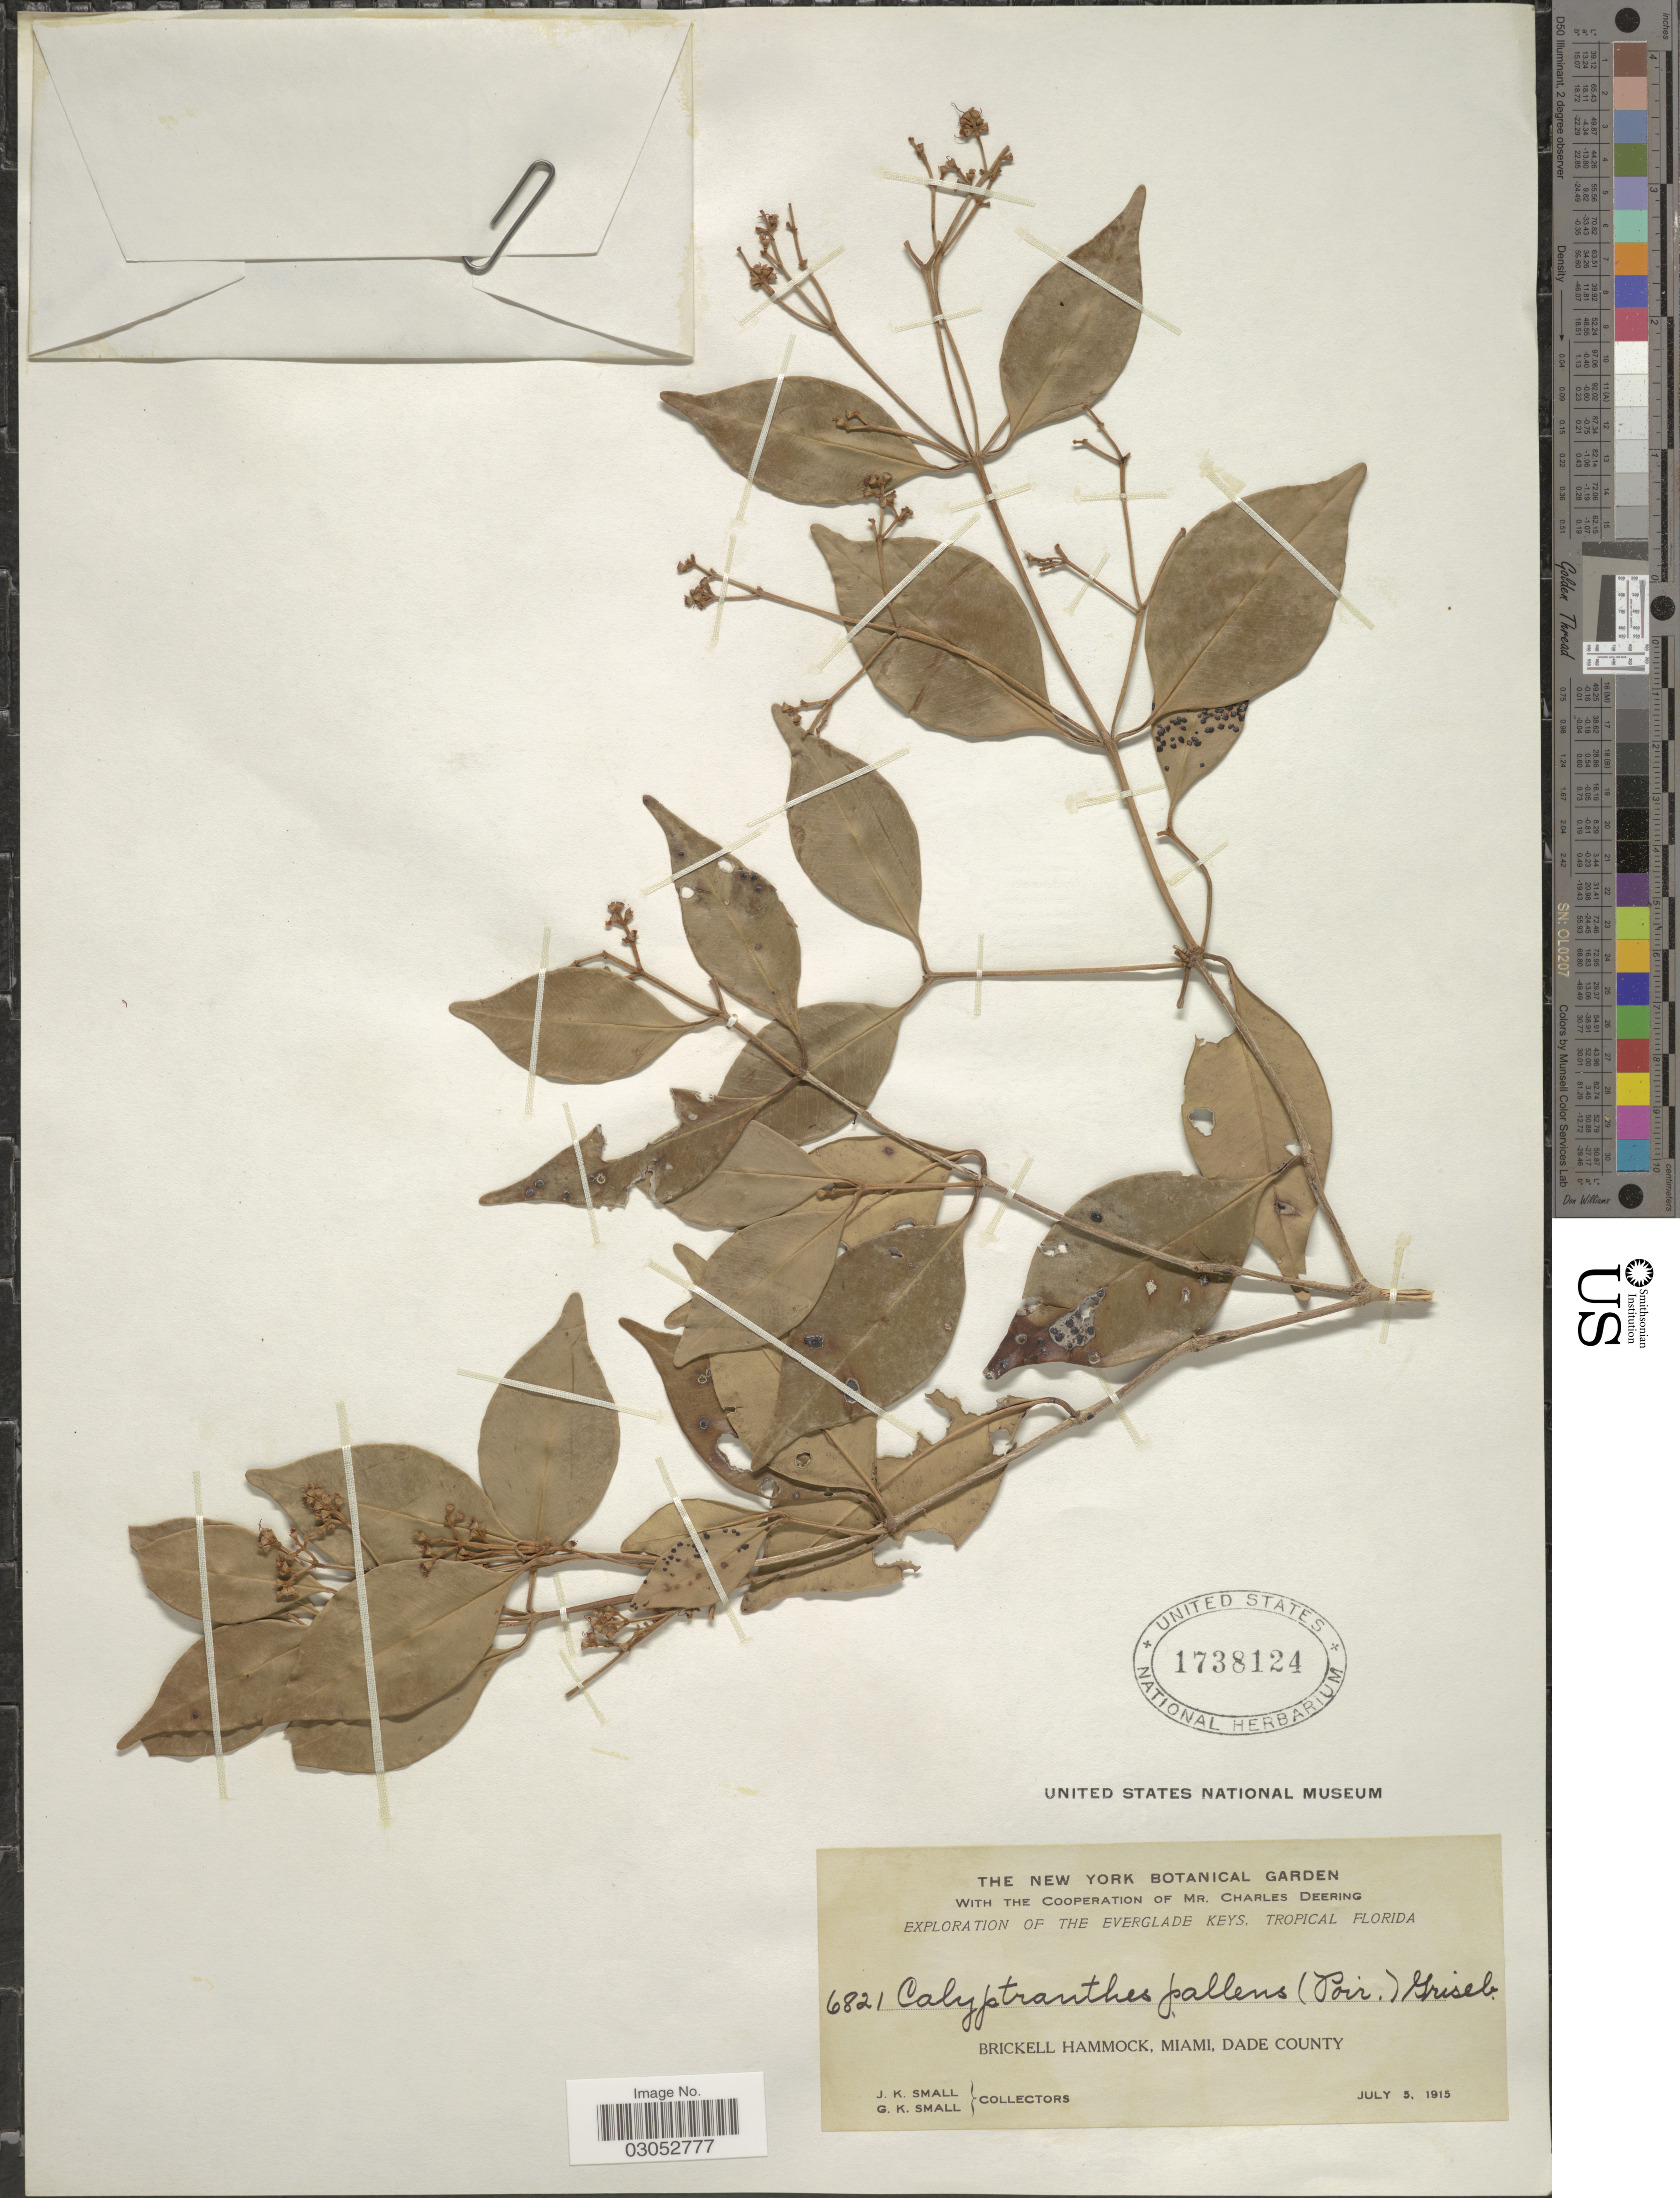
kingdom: Plantae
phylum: Tracheophyta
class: Magnoliopsida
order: Myrtales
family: Myrtaceae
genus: Myrcia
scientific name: Myrcia neopallens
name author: A.R. Lourenço & E. Lucas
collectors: J. K. Small & G. K. Small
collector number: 6821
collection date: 1915-07-05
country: United States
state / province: Florida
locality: The Everglade Keys, Tropical Florida. Brickell Hammock, Miami, Dade County.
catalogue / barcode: US 1738124